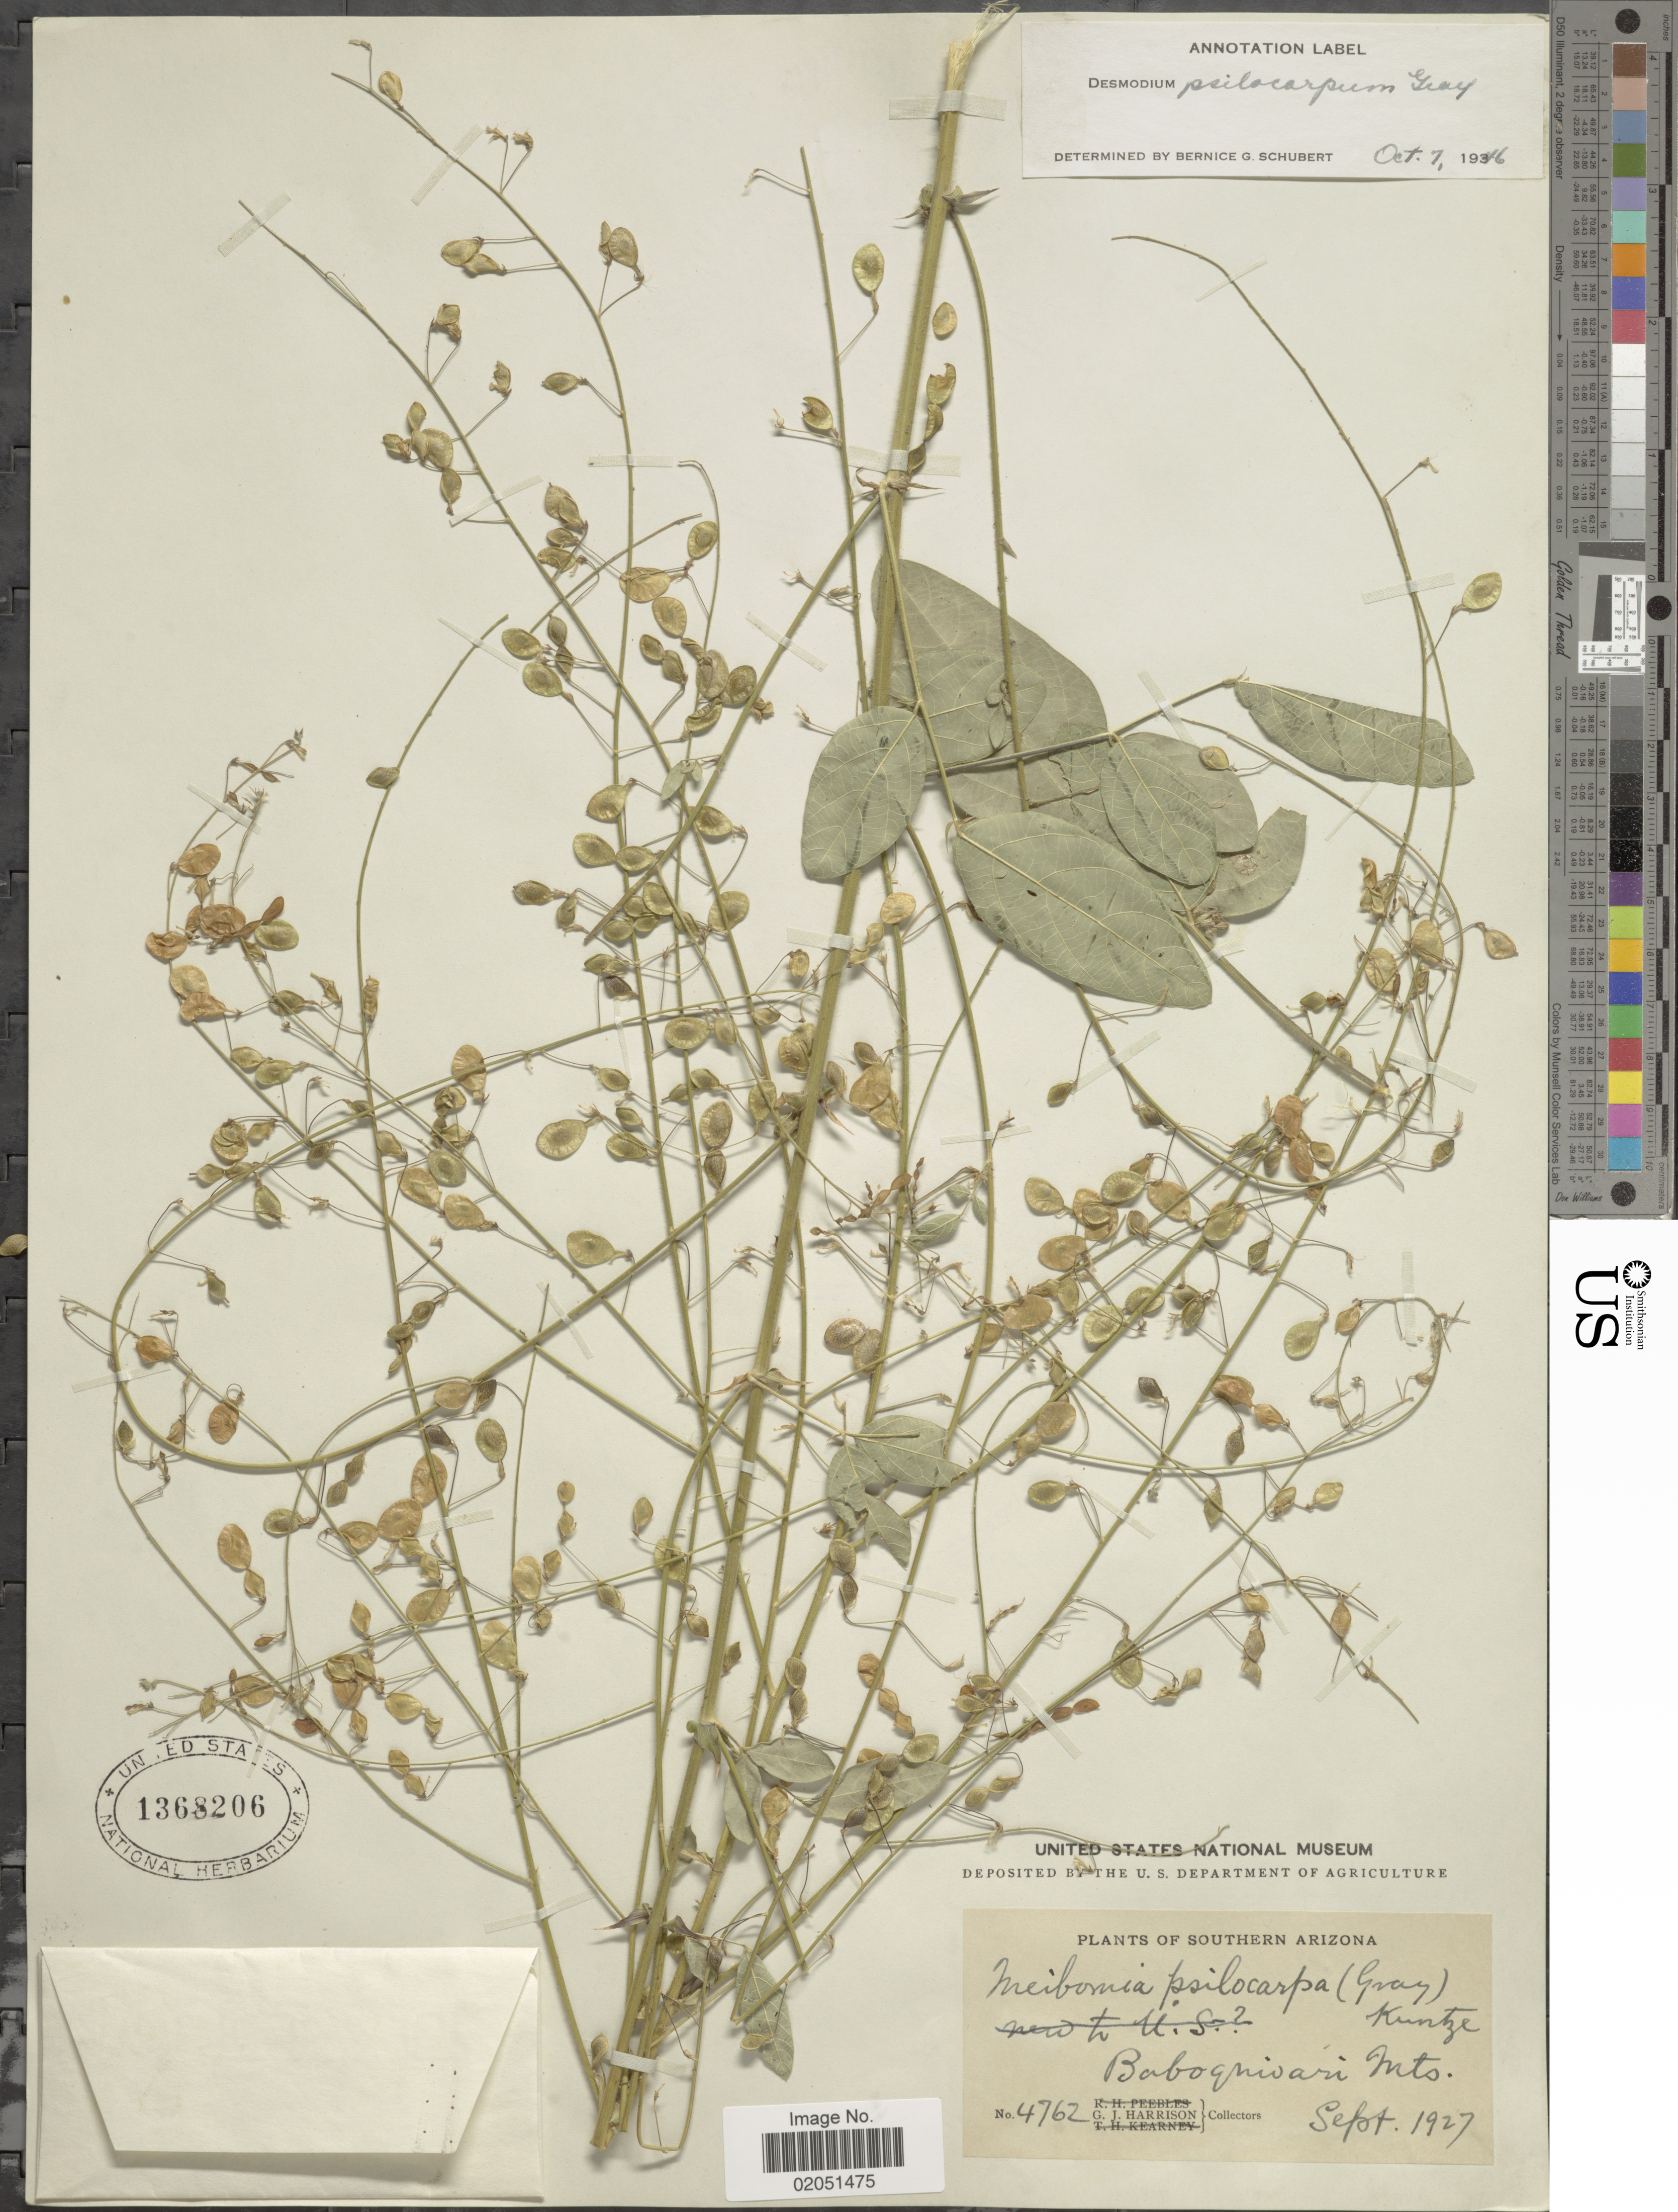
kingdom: Plantae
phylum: Tracheophyta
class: Magnoliopsida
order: Fabales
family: Fabaceae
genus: Desmodium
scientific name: Desmodium psilocarpum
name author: A. Gray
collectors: G. J. Harrison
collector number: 4762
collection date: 1927-09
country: United States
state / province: Arizona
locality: Southern Arizona, Baboquivari Mts.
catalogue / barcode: US 1368206